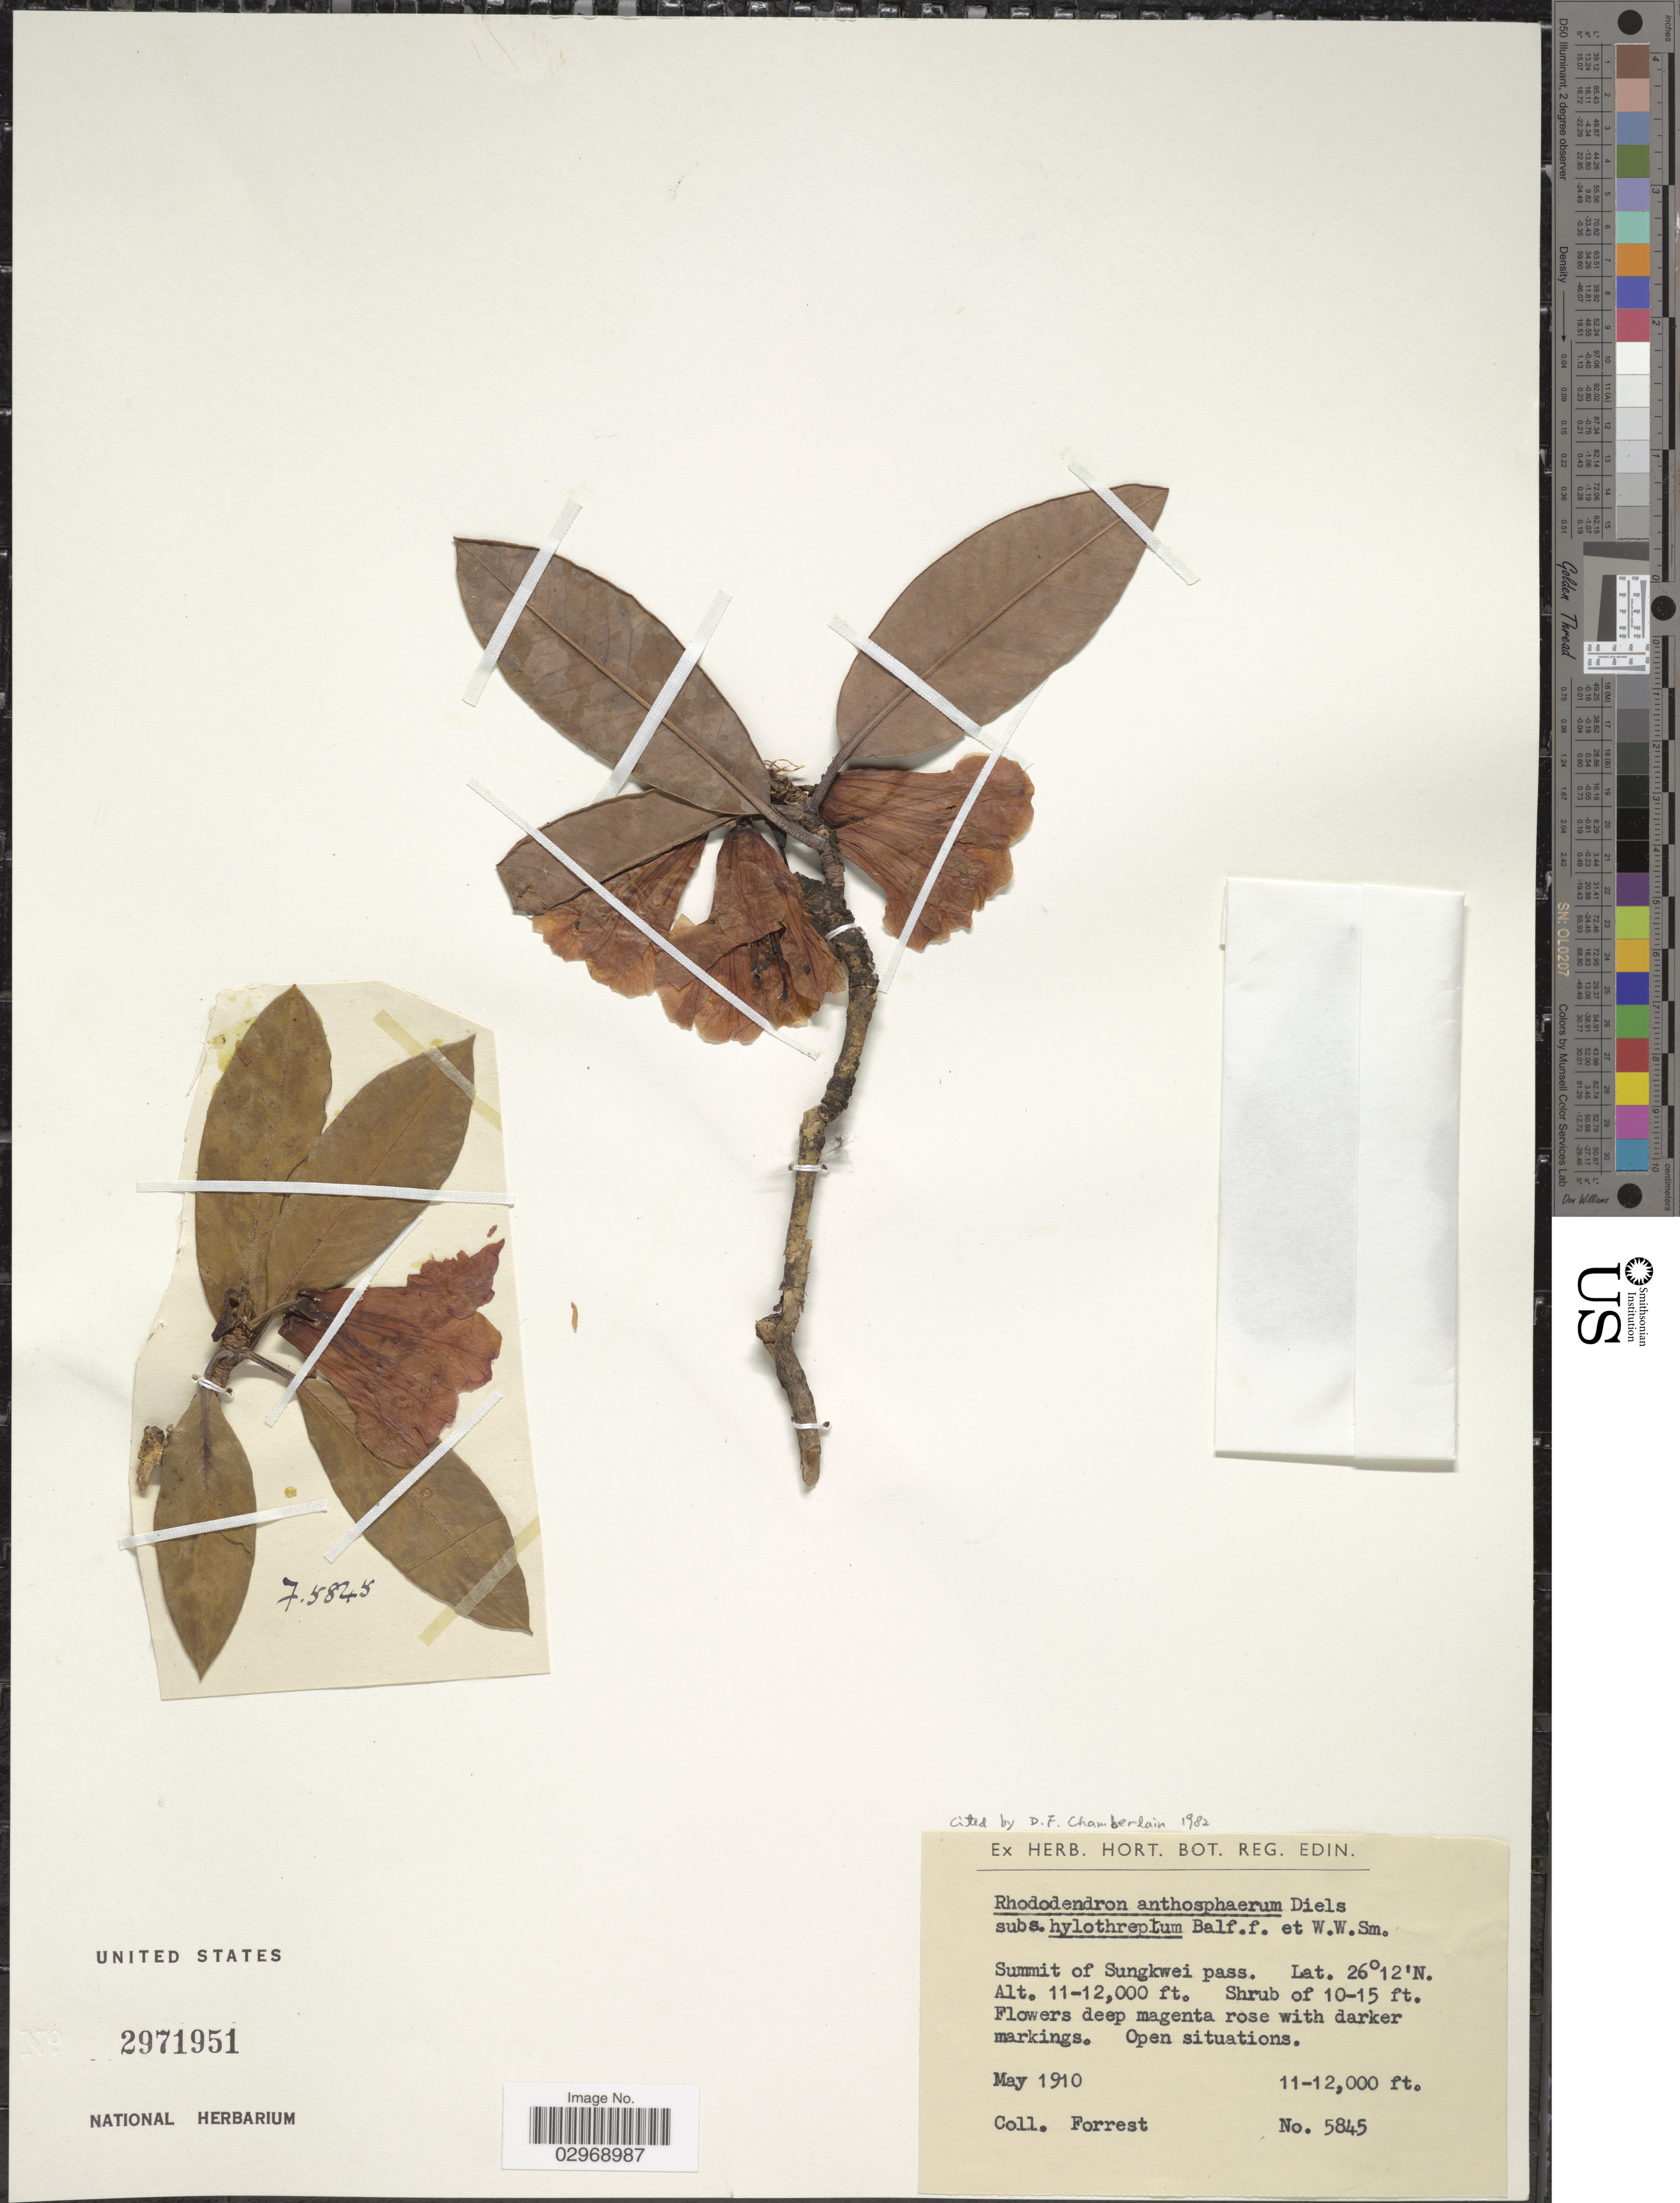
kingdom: Plantae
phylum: Tracheophyta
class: Magnoliopsida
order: Ericales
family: Ericaceae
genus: Rhododendron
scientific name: Rhododendron anthosphaerum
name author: Diels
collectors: -. Forrest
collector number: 5845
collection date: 1910-05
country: China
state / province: Yunnan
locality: Summit of Sungkwei pass.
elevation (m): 3353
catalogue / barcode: US 2971951